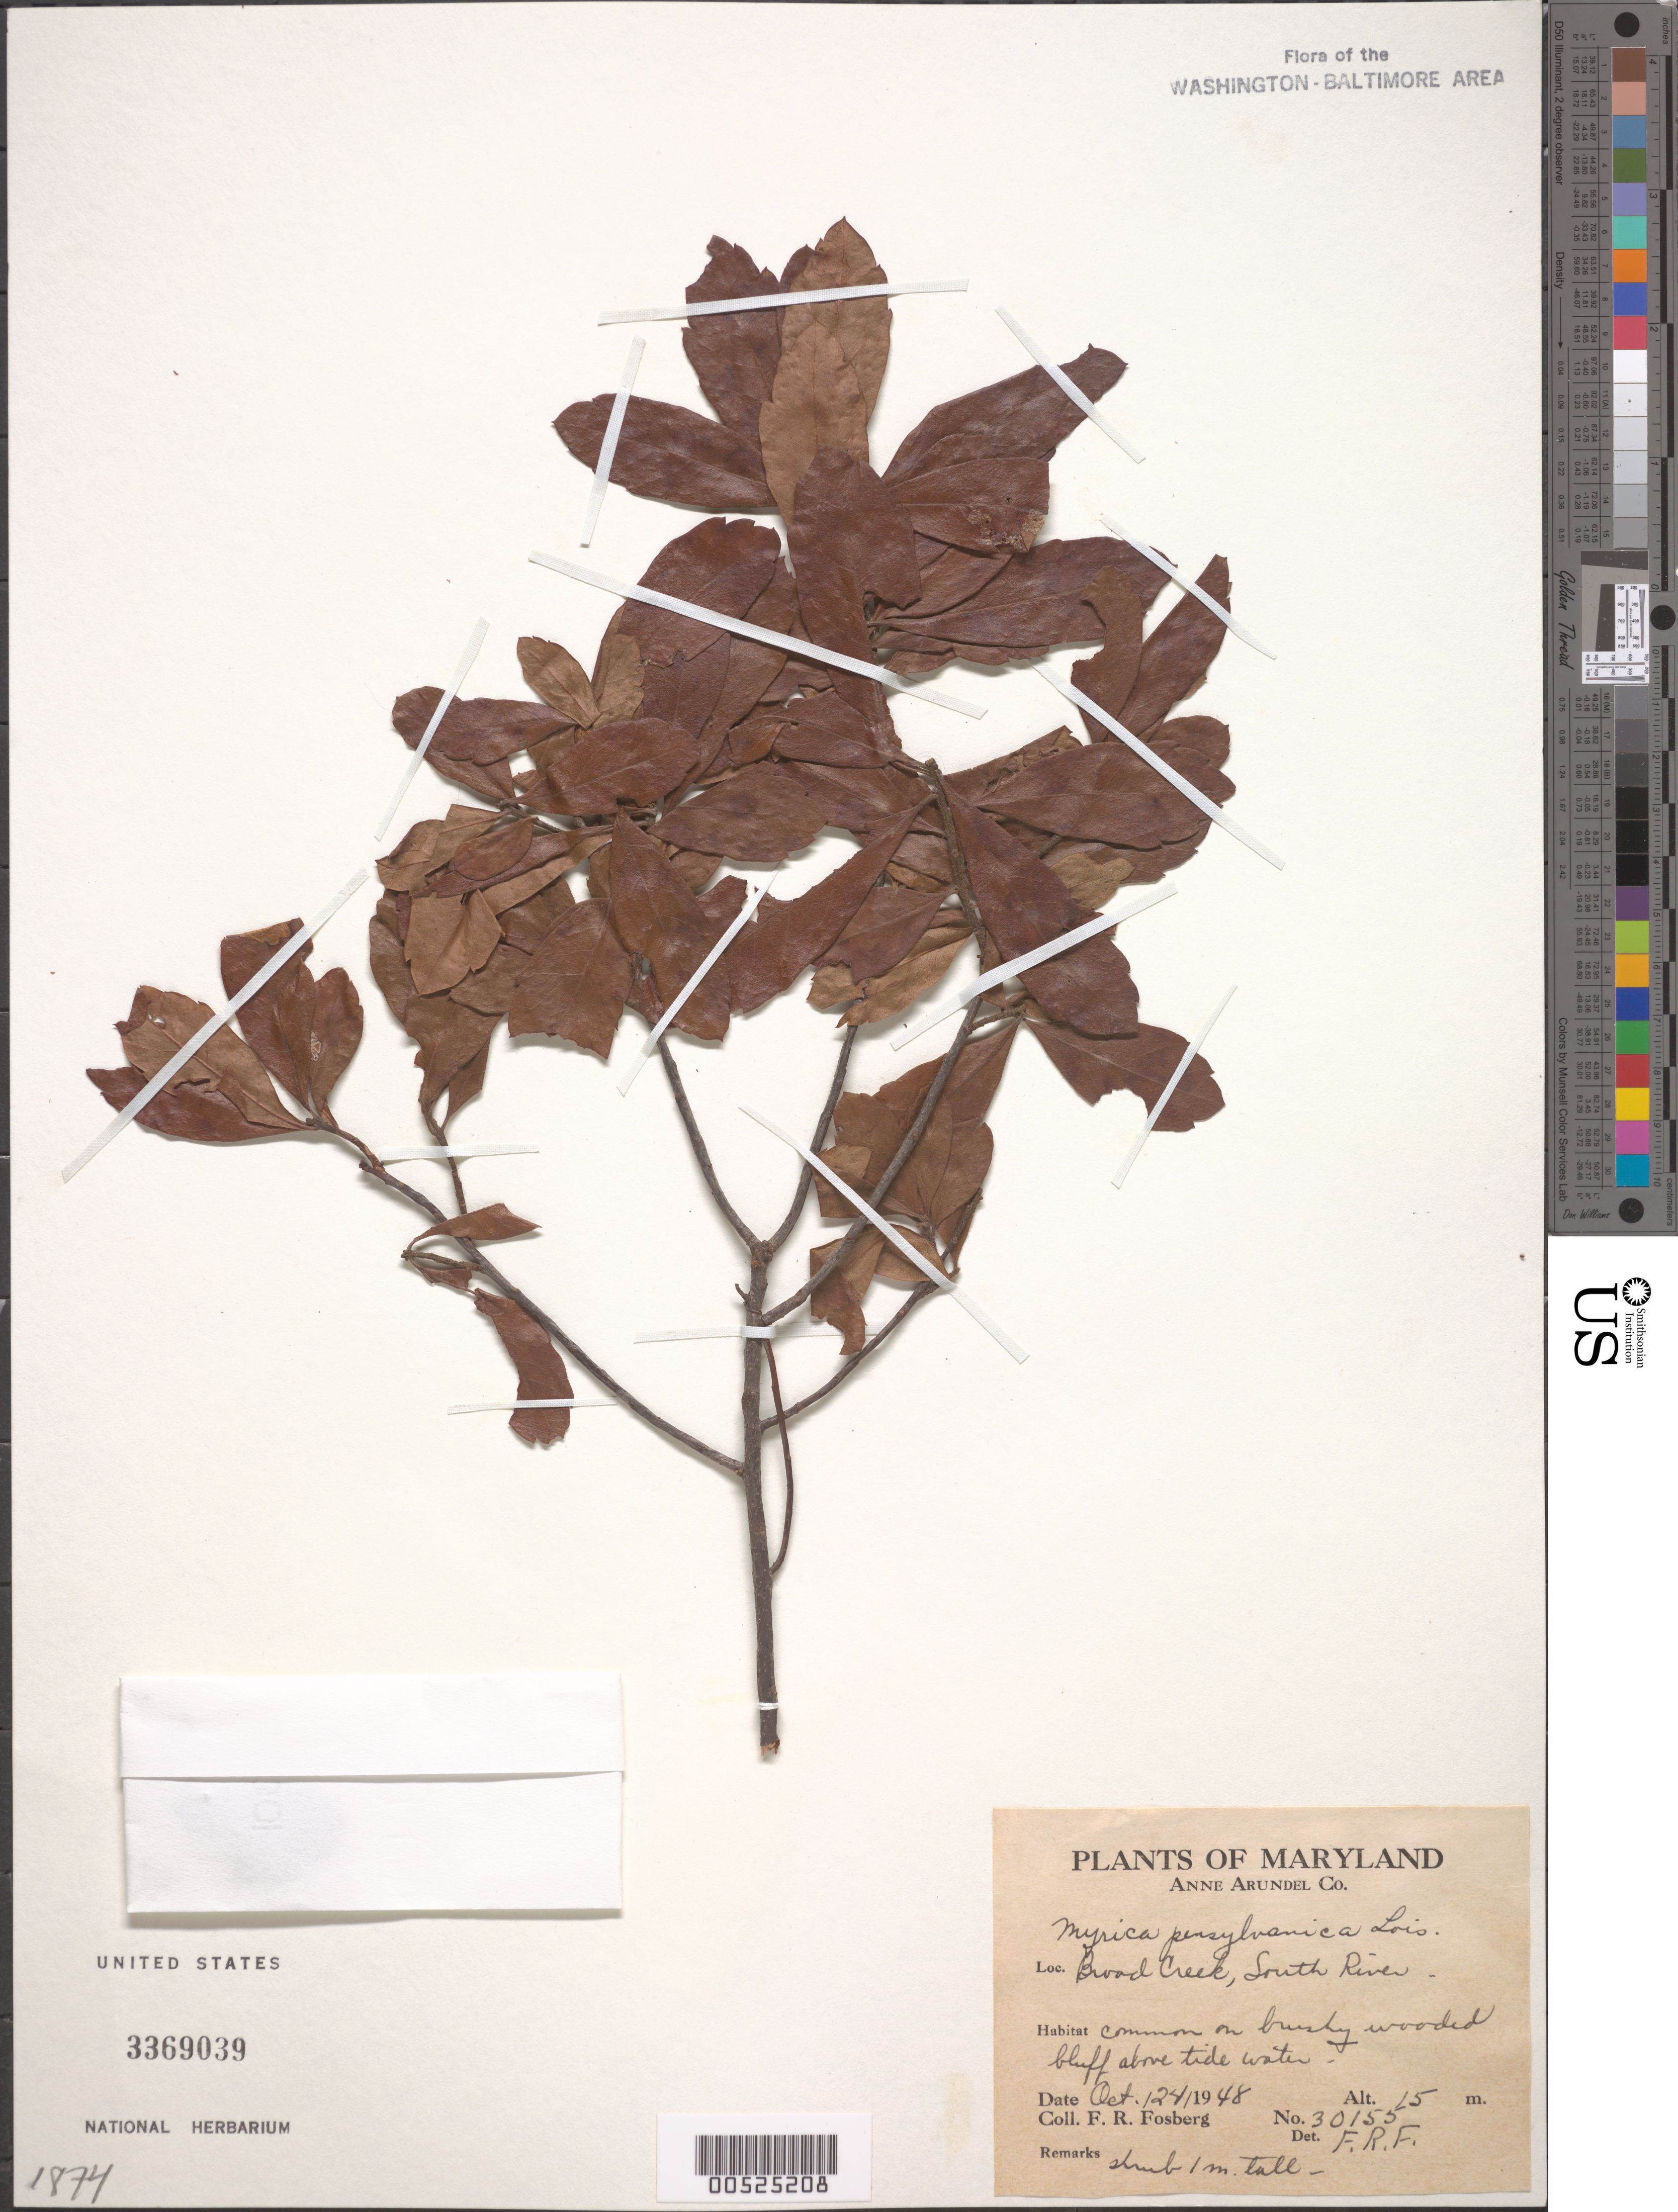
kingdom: Plantae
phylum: Tracheophyta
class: Magnoliopsida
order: Fagales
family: Myricaceae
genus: Morella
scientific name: Morella pensylvanica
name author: (Mirb.) Kartesz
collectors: F. R. Fosberg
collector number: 30155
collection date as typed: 24 Oct 1948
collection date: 1948-10-24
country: United States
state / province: Maryland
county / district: Anne Arundel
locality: Broad Creek, South River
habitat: Common on brushy wooded bluff above tide water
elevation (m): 15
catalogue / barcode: US 3369039